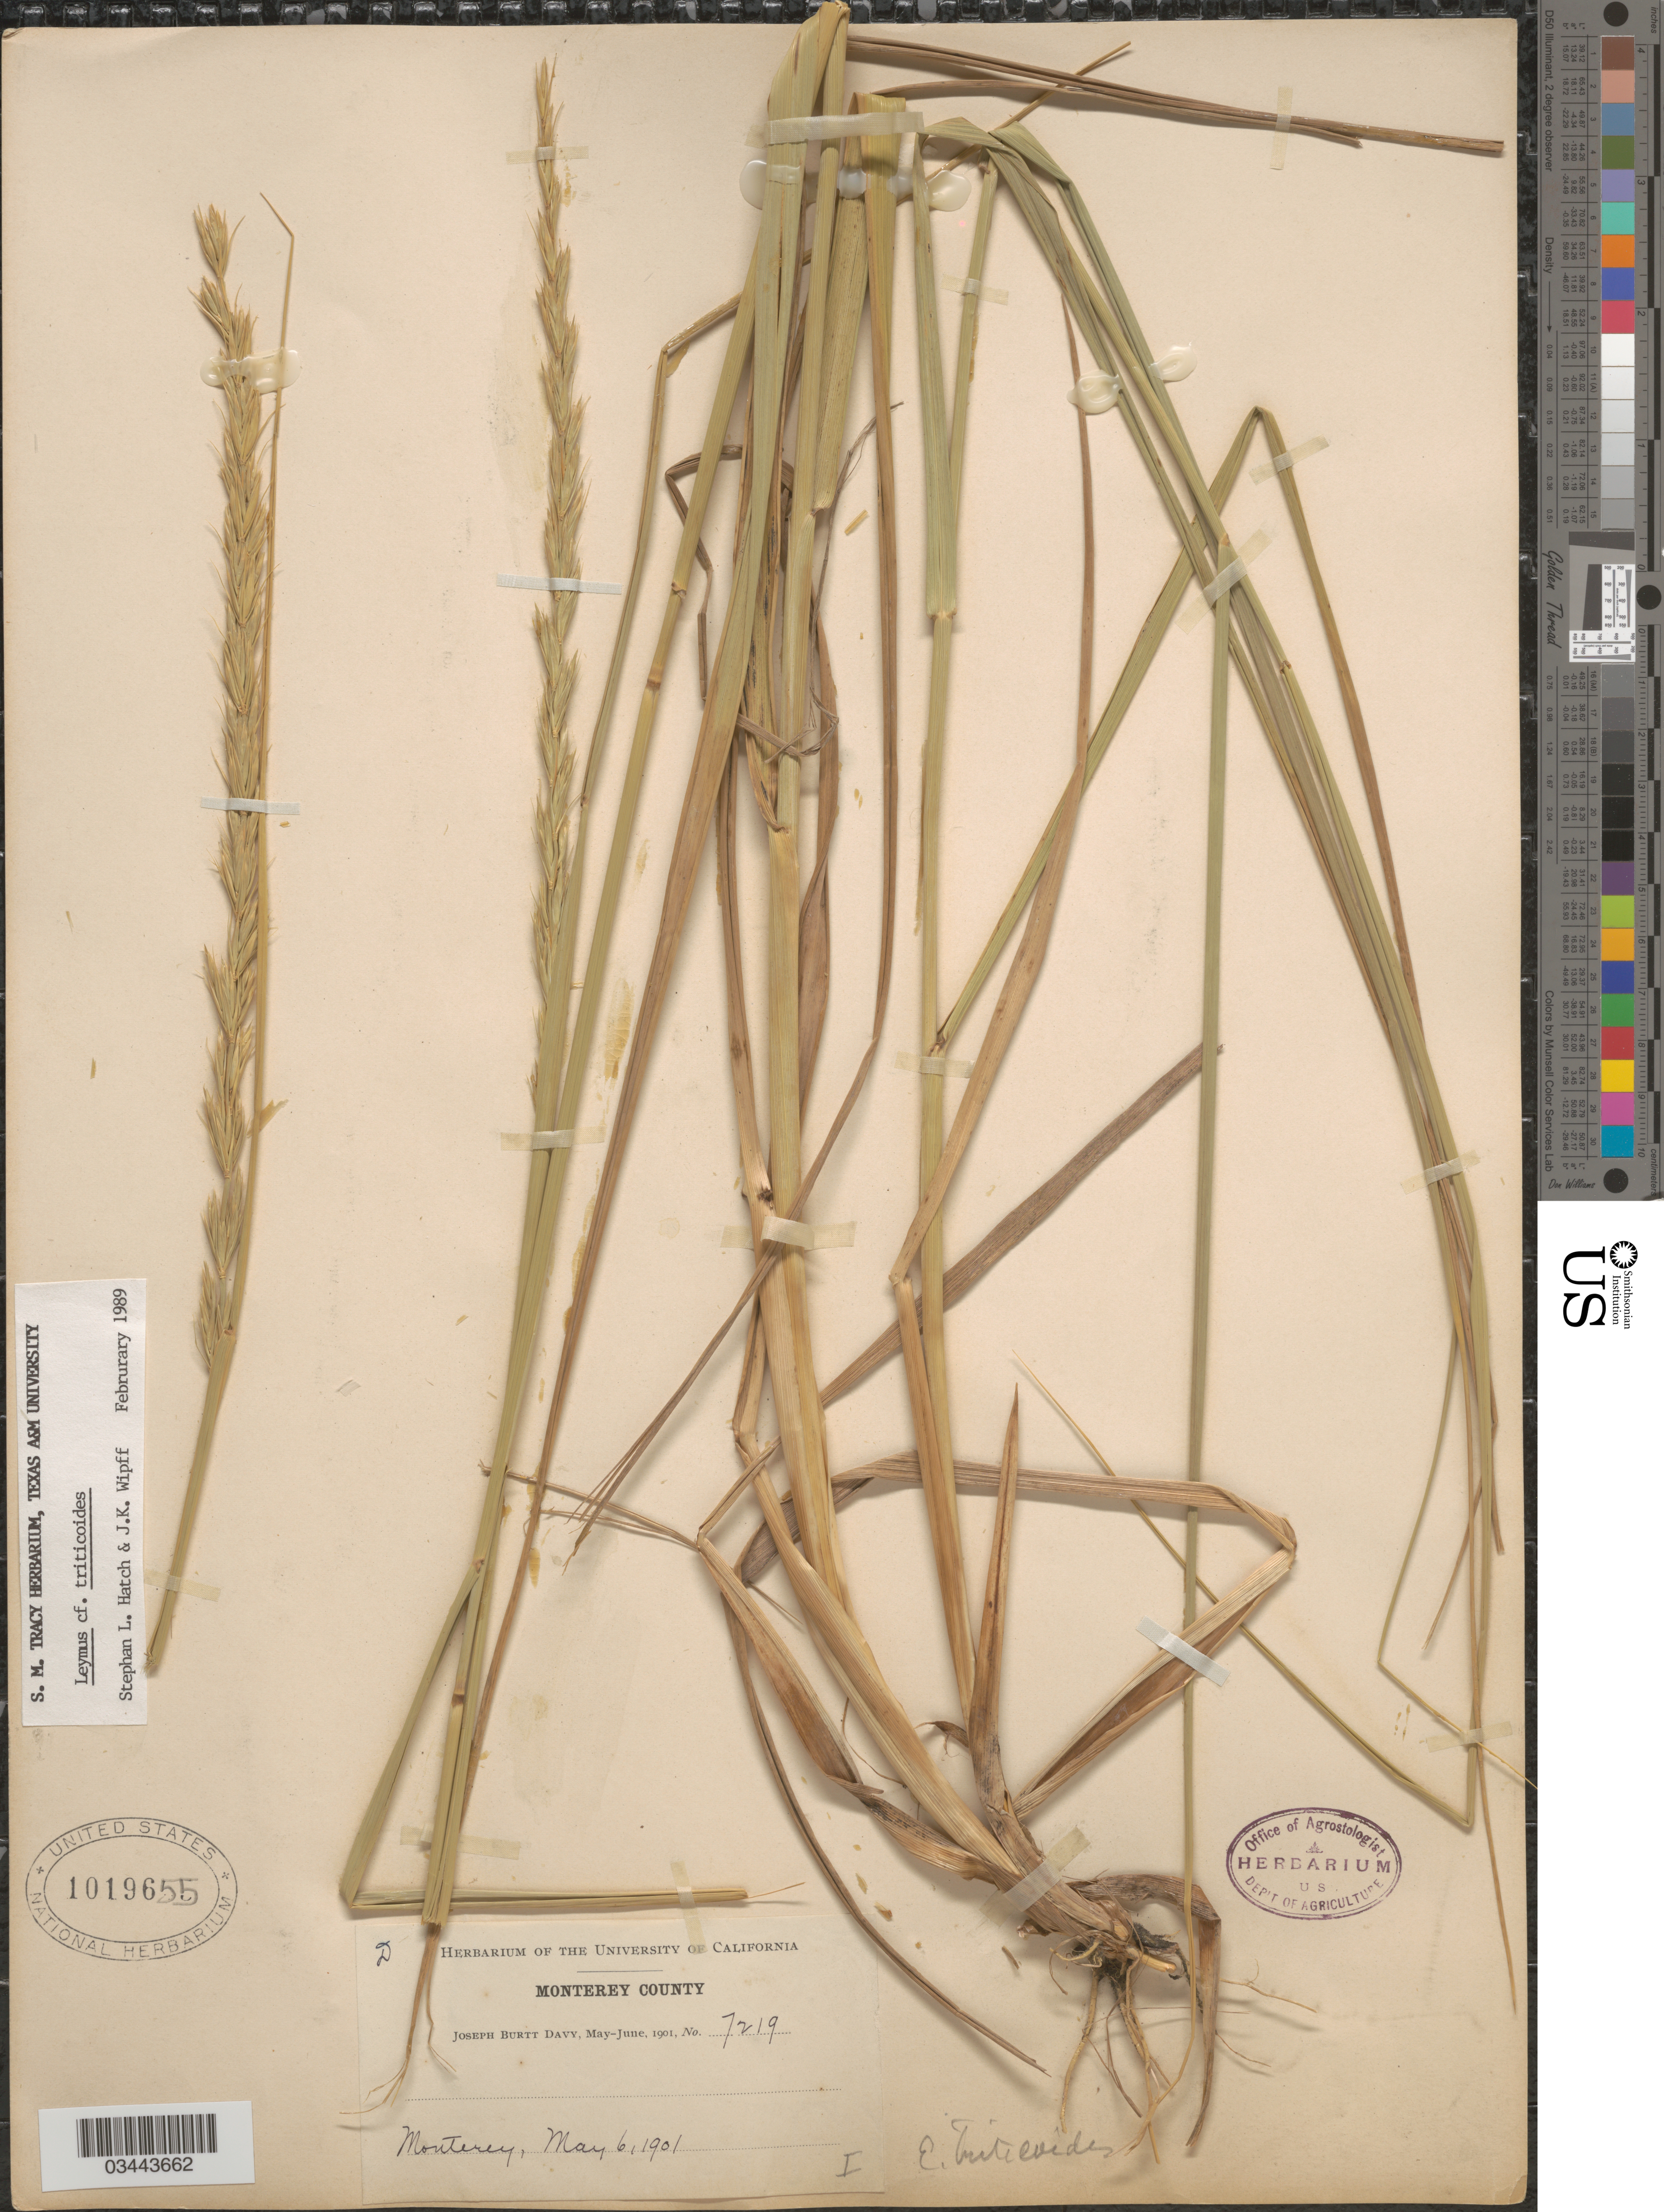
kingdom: Plantae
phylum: Tracheophyta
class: Liliopsida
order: Poales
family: Poaceae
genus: Leymus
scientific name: Leymus triticoides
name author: (Buckley) Pilg.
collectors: J. Burtt Davy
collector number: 7219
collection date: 1901-05-06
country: United States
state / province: California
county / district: Monterey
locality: Monterey County. Monterey.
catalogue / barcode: US 1019655